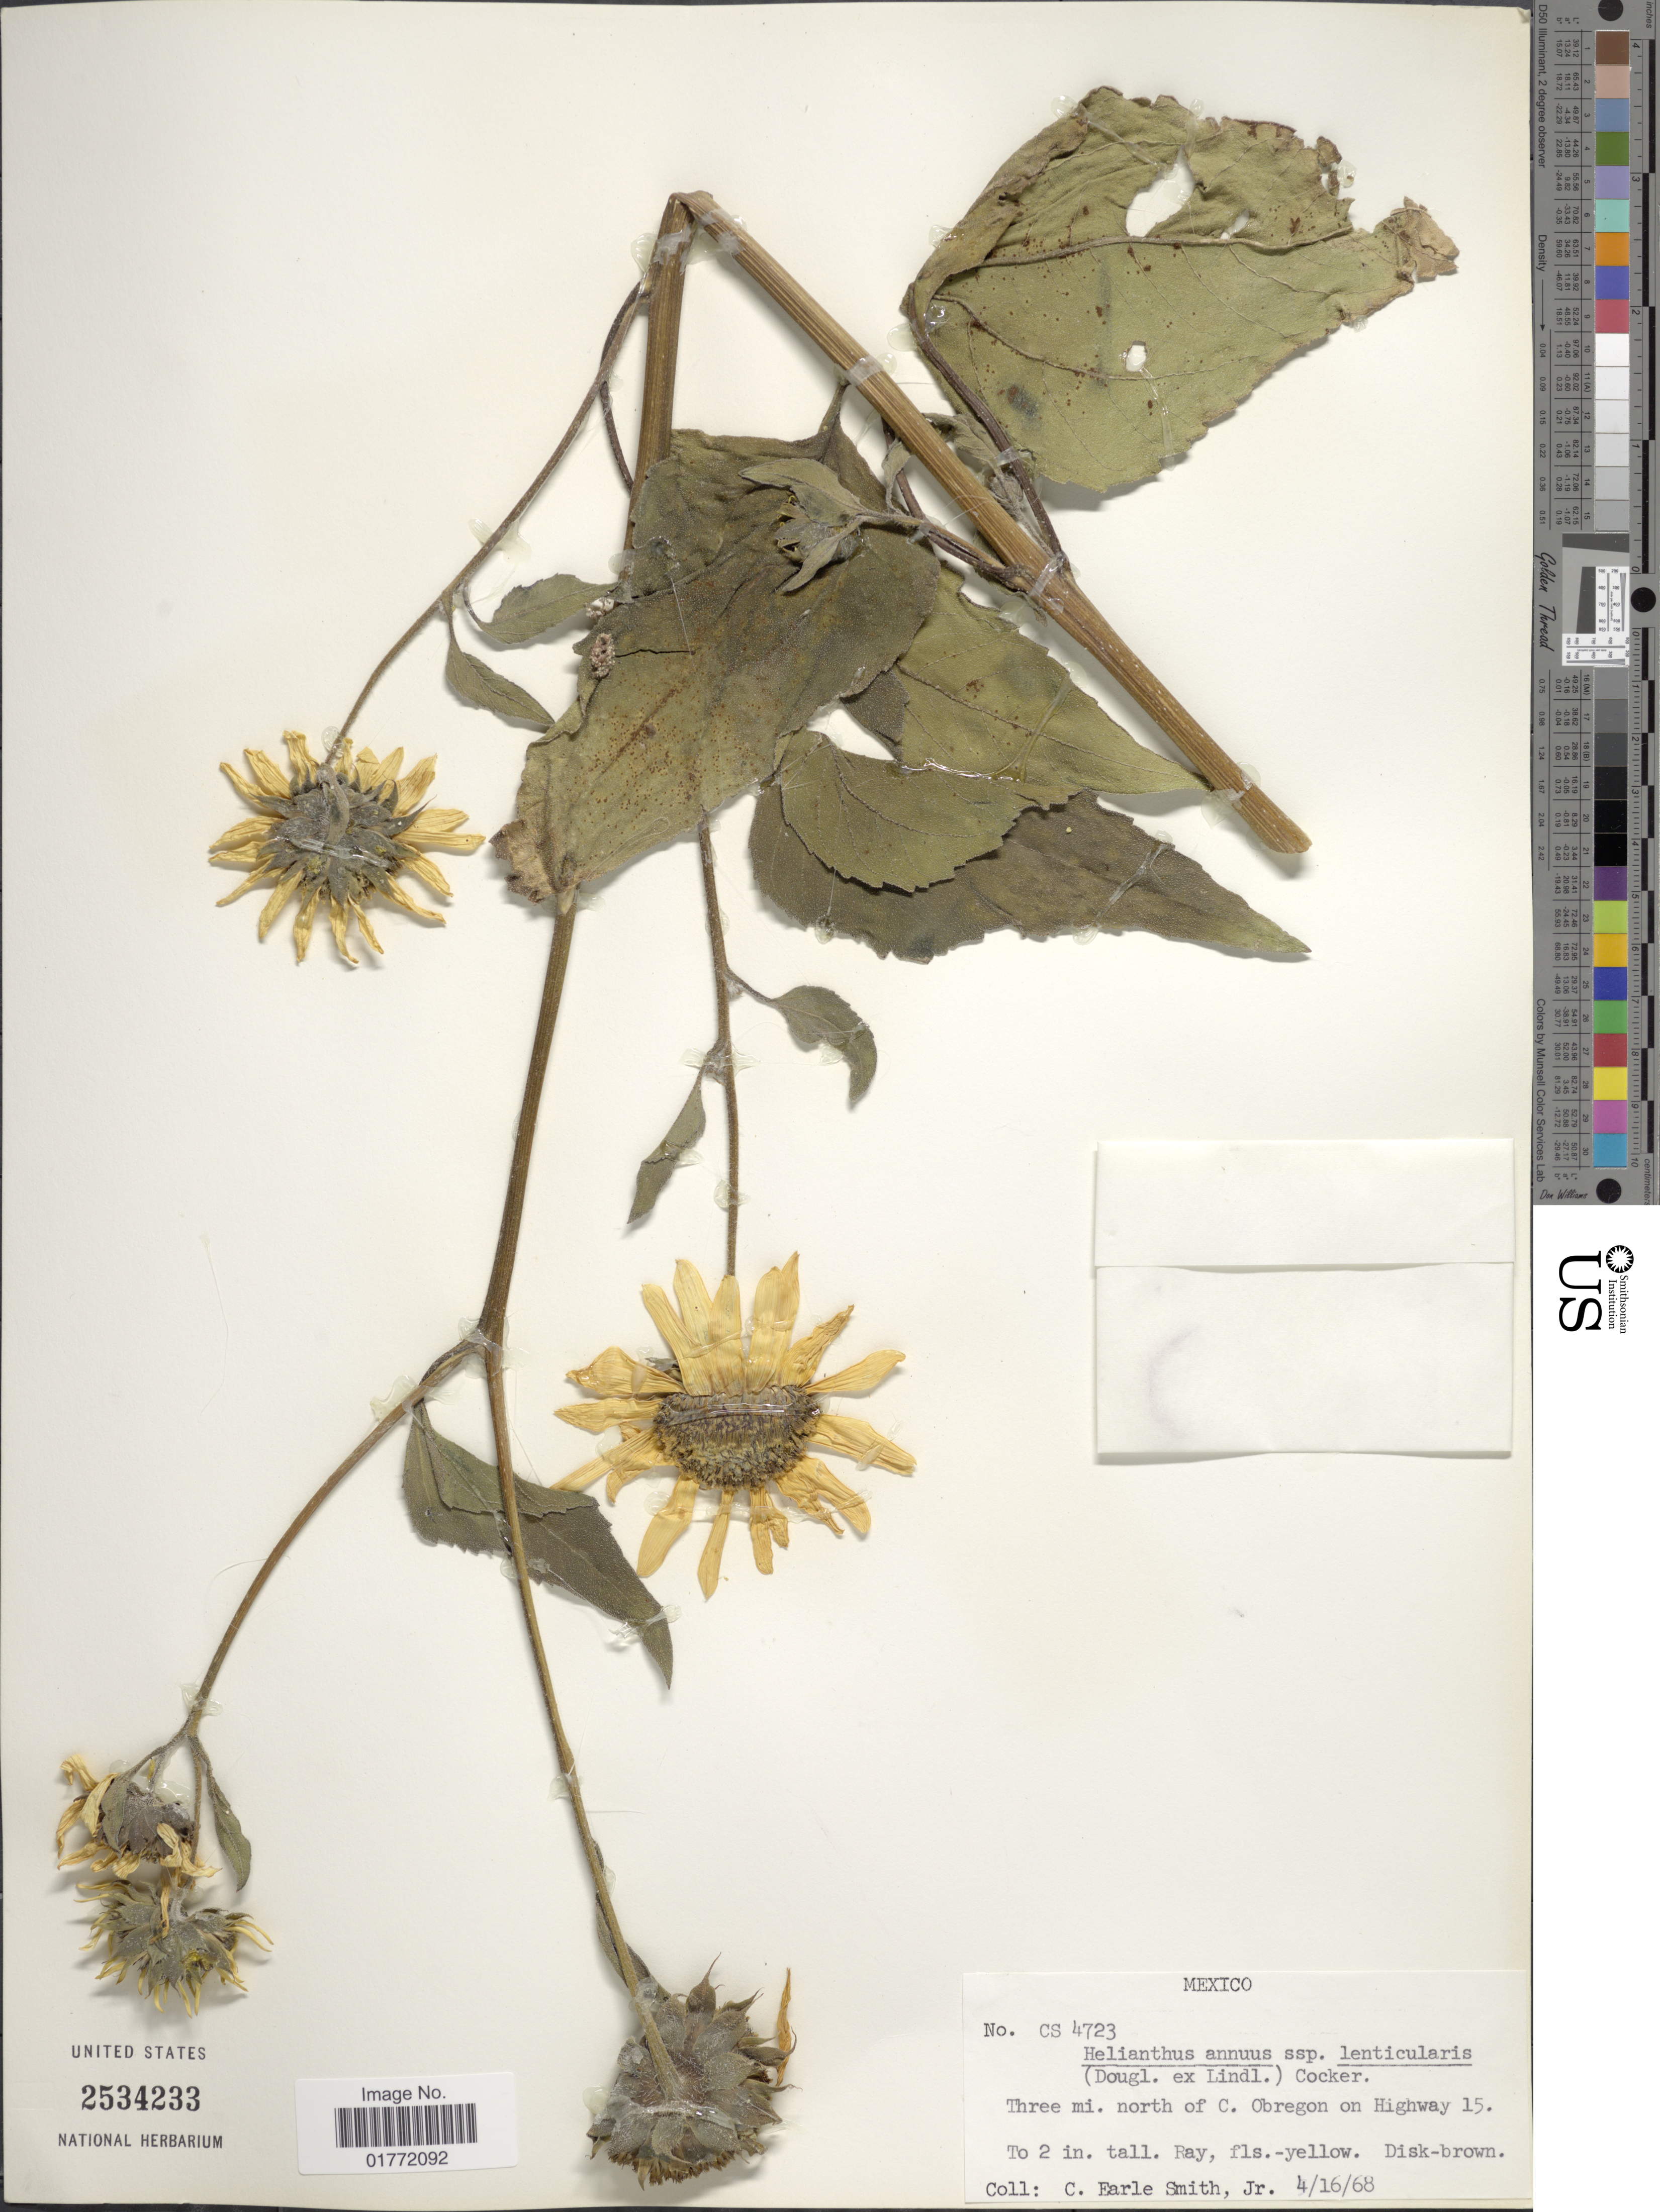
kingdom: Plantae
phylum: Tracheophyta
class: Magnoliopsida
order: Asterales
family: Asteraceae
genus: Helianthus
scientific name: Helianthus annuus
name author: L.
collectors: C. E. Smith Jr.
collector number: CS4723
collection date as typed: Transcribed d/m/y: 16/4/68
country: Mexico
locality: Three mi. north of C. Obregon on Highway 15.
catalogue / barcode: US 2534233